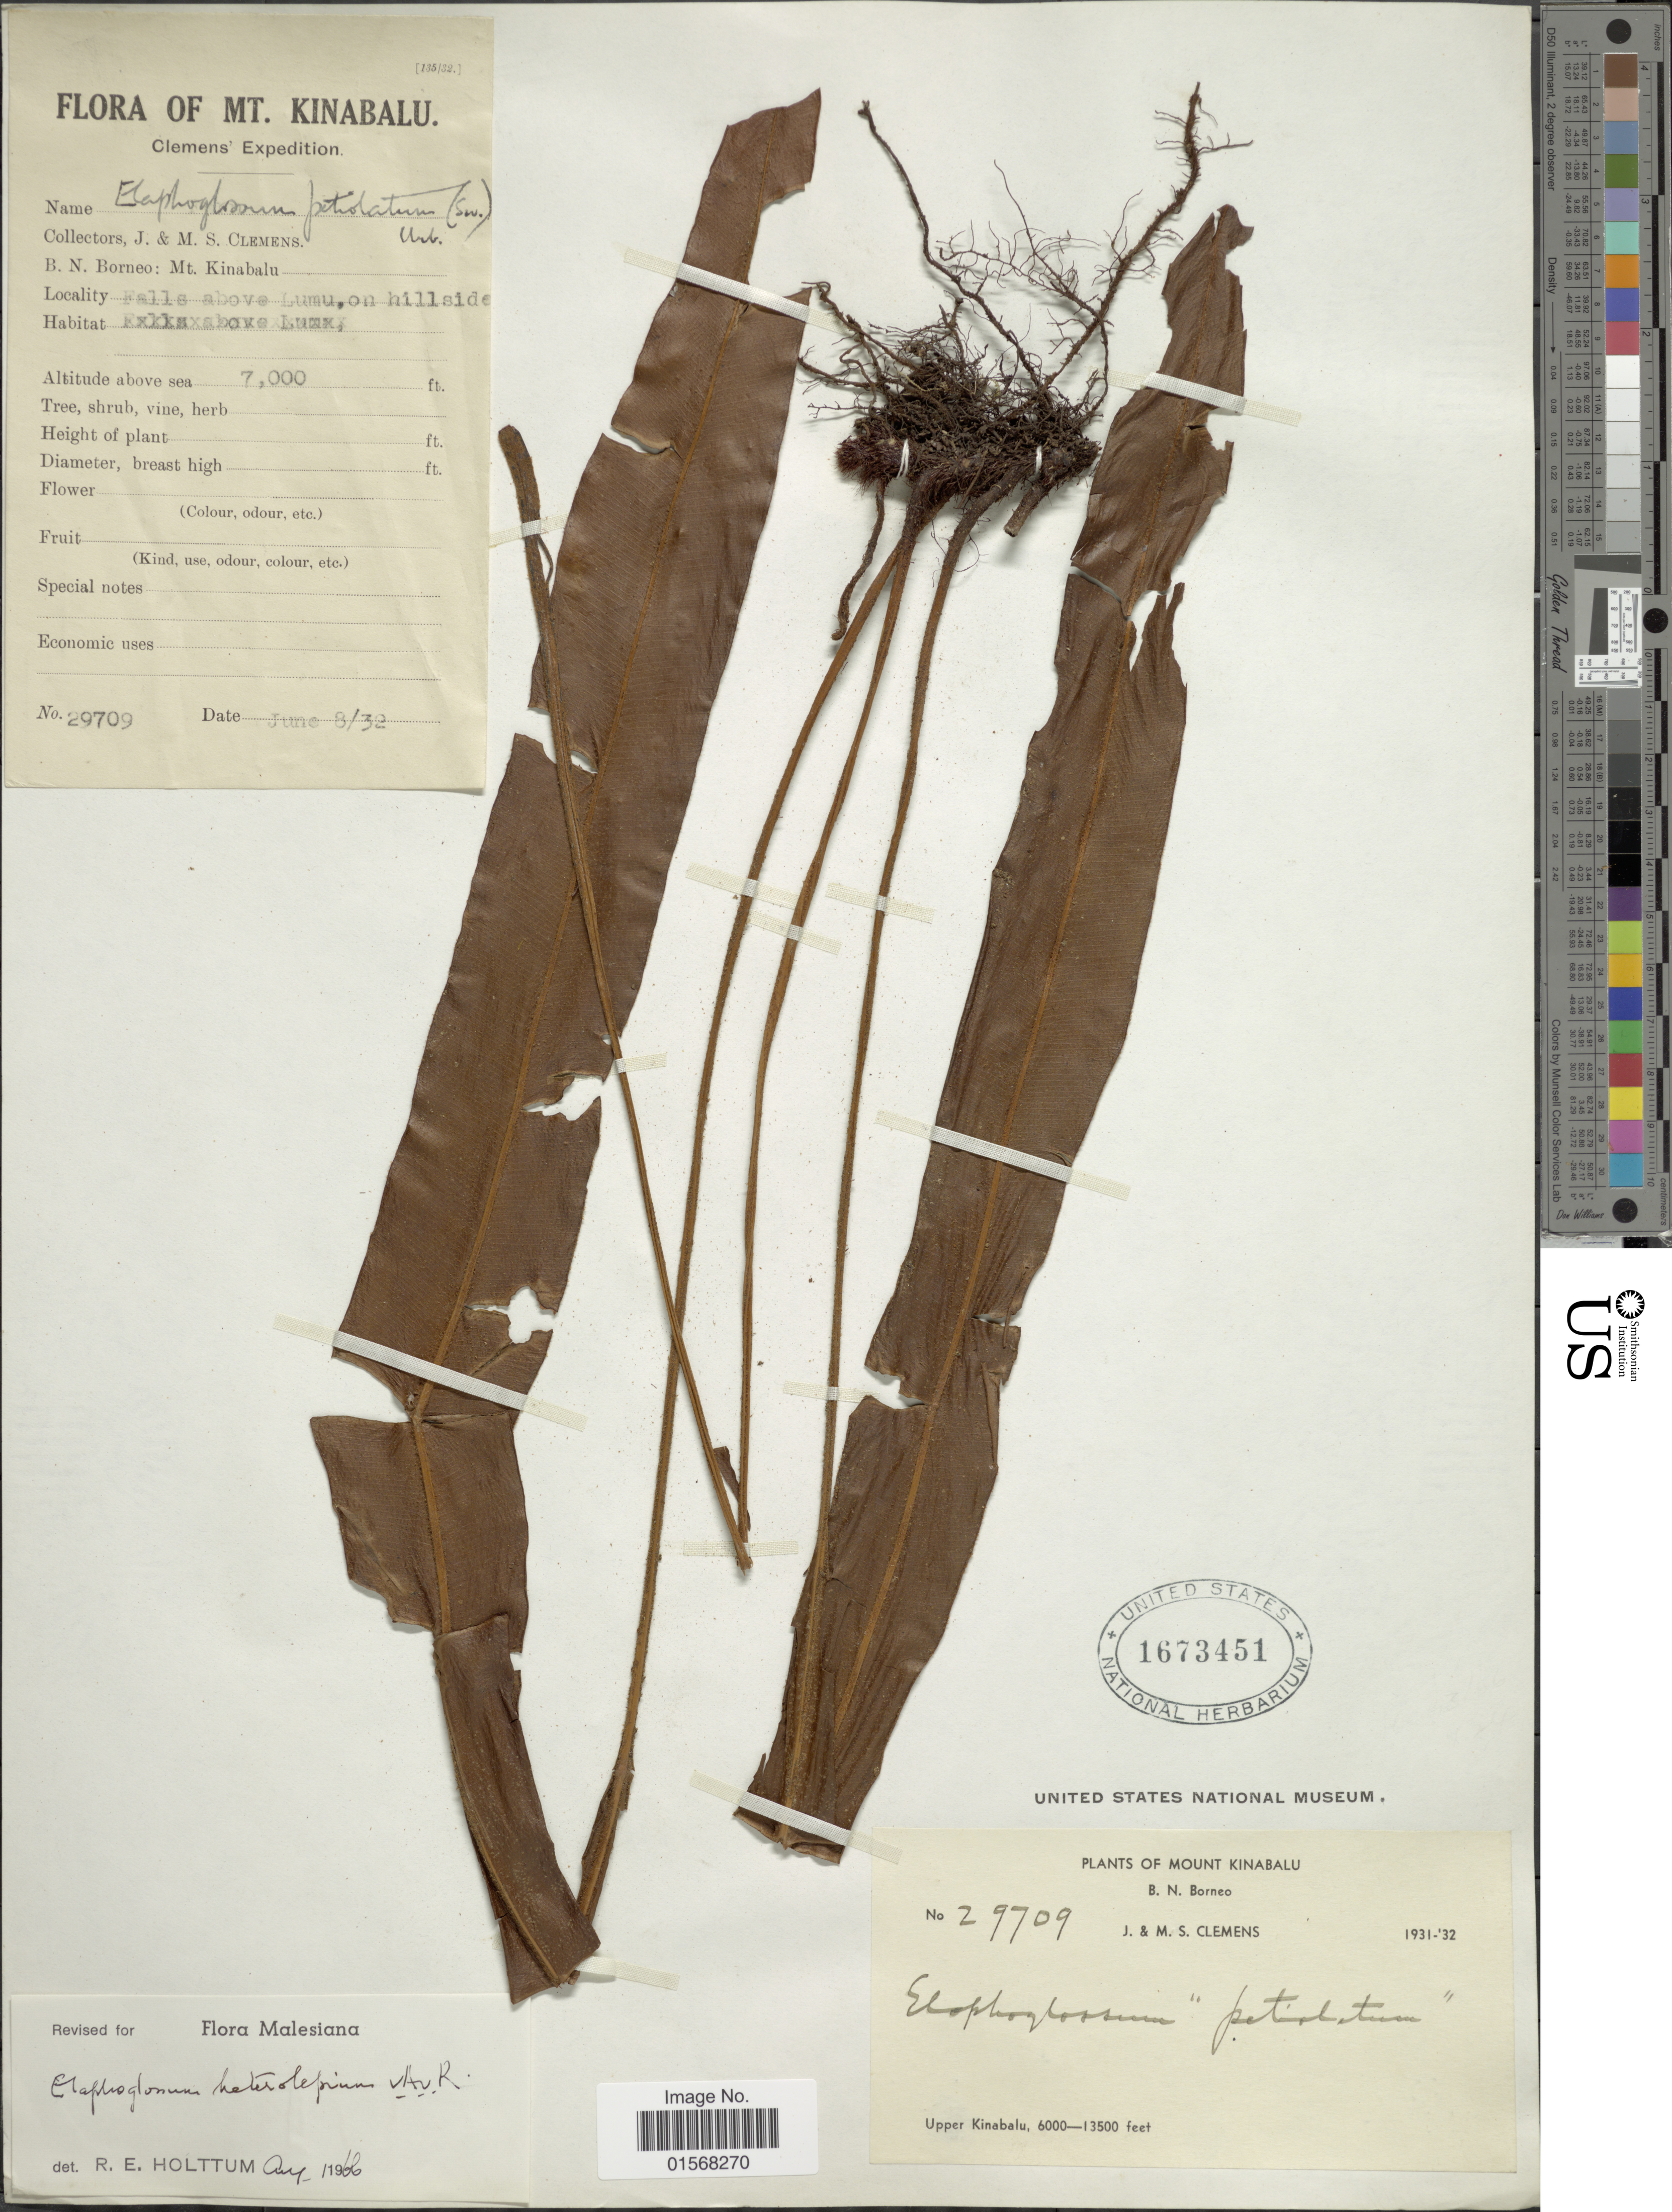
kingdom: Plantae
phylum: Tracheophyta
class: Polypodiopsida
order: Polypodiales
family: Dryopteridaceae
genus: Elaphoglossum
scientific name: Elaphoglossum heterolepium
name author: Alderw.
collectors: J. Clemens & M. S. Clemens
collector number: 29709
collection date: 1932-06-08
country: Malaysia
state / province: Sabah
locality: Mt. Kinabalu, B. N. Borneo: Mt. Kinabalu, Upper Kinabalu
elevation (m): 2134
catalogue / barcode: US 1673451